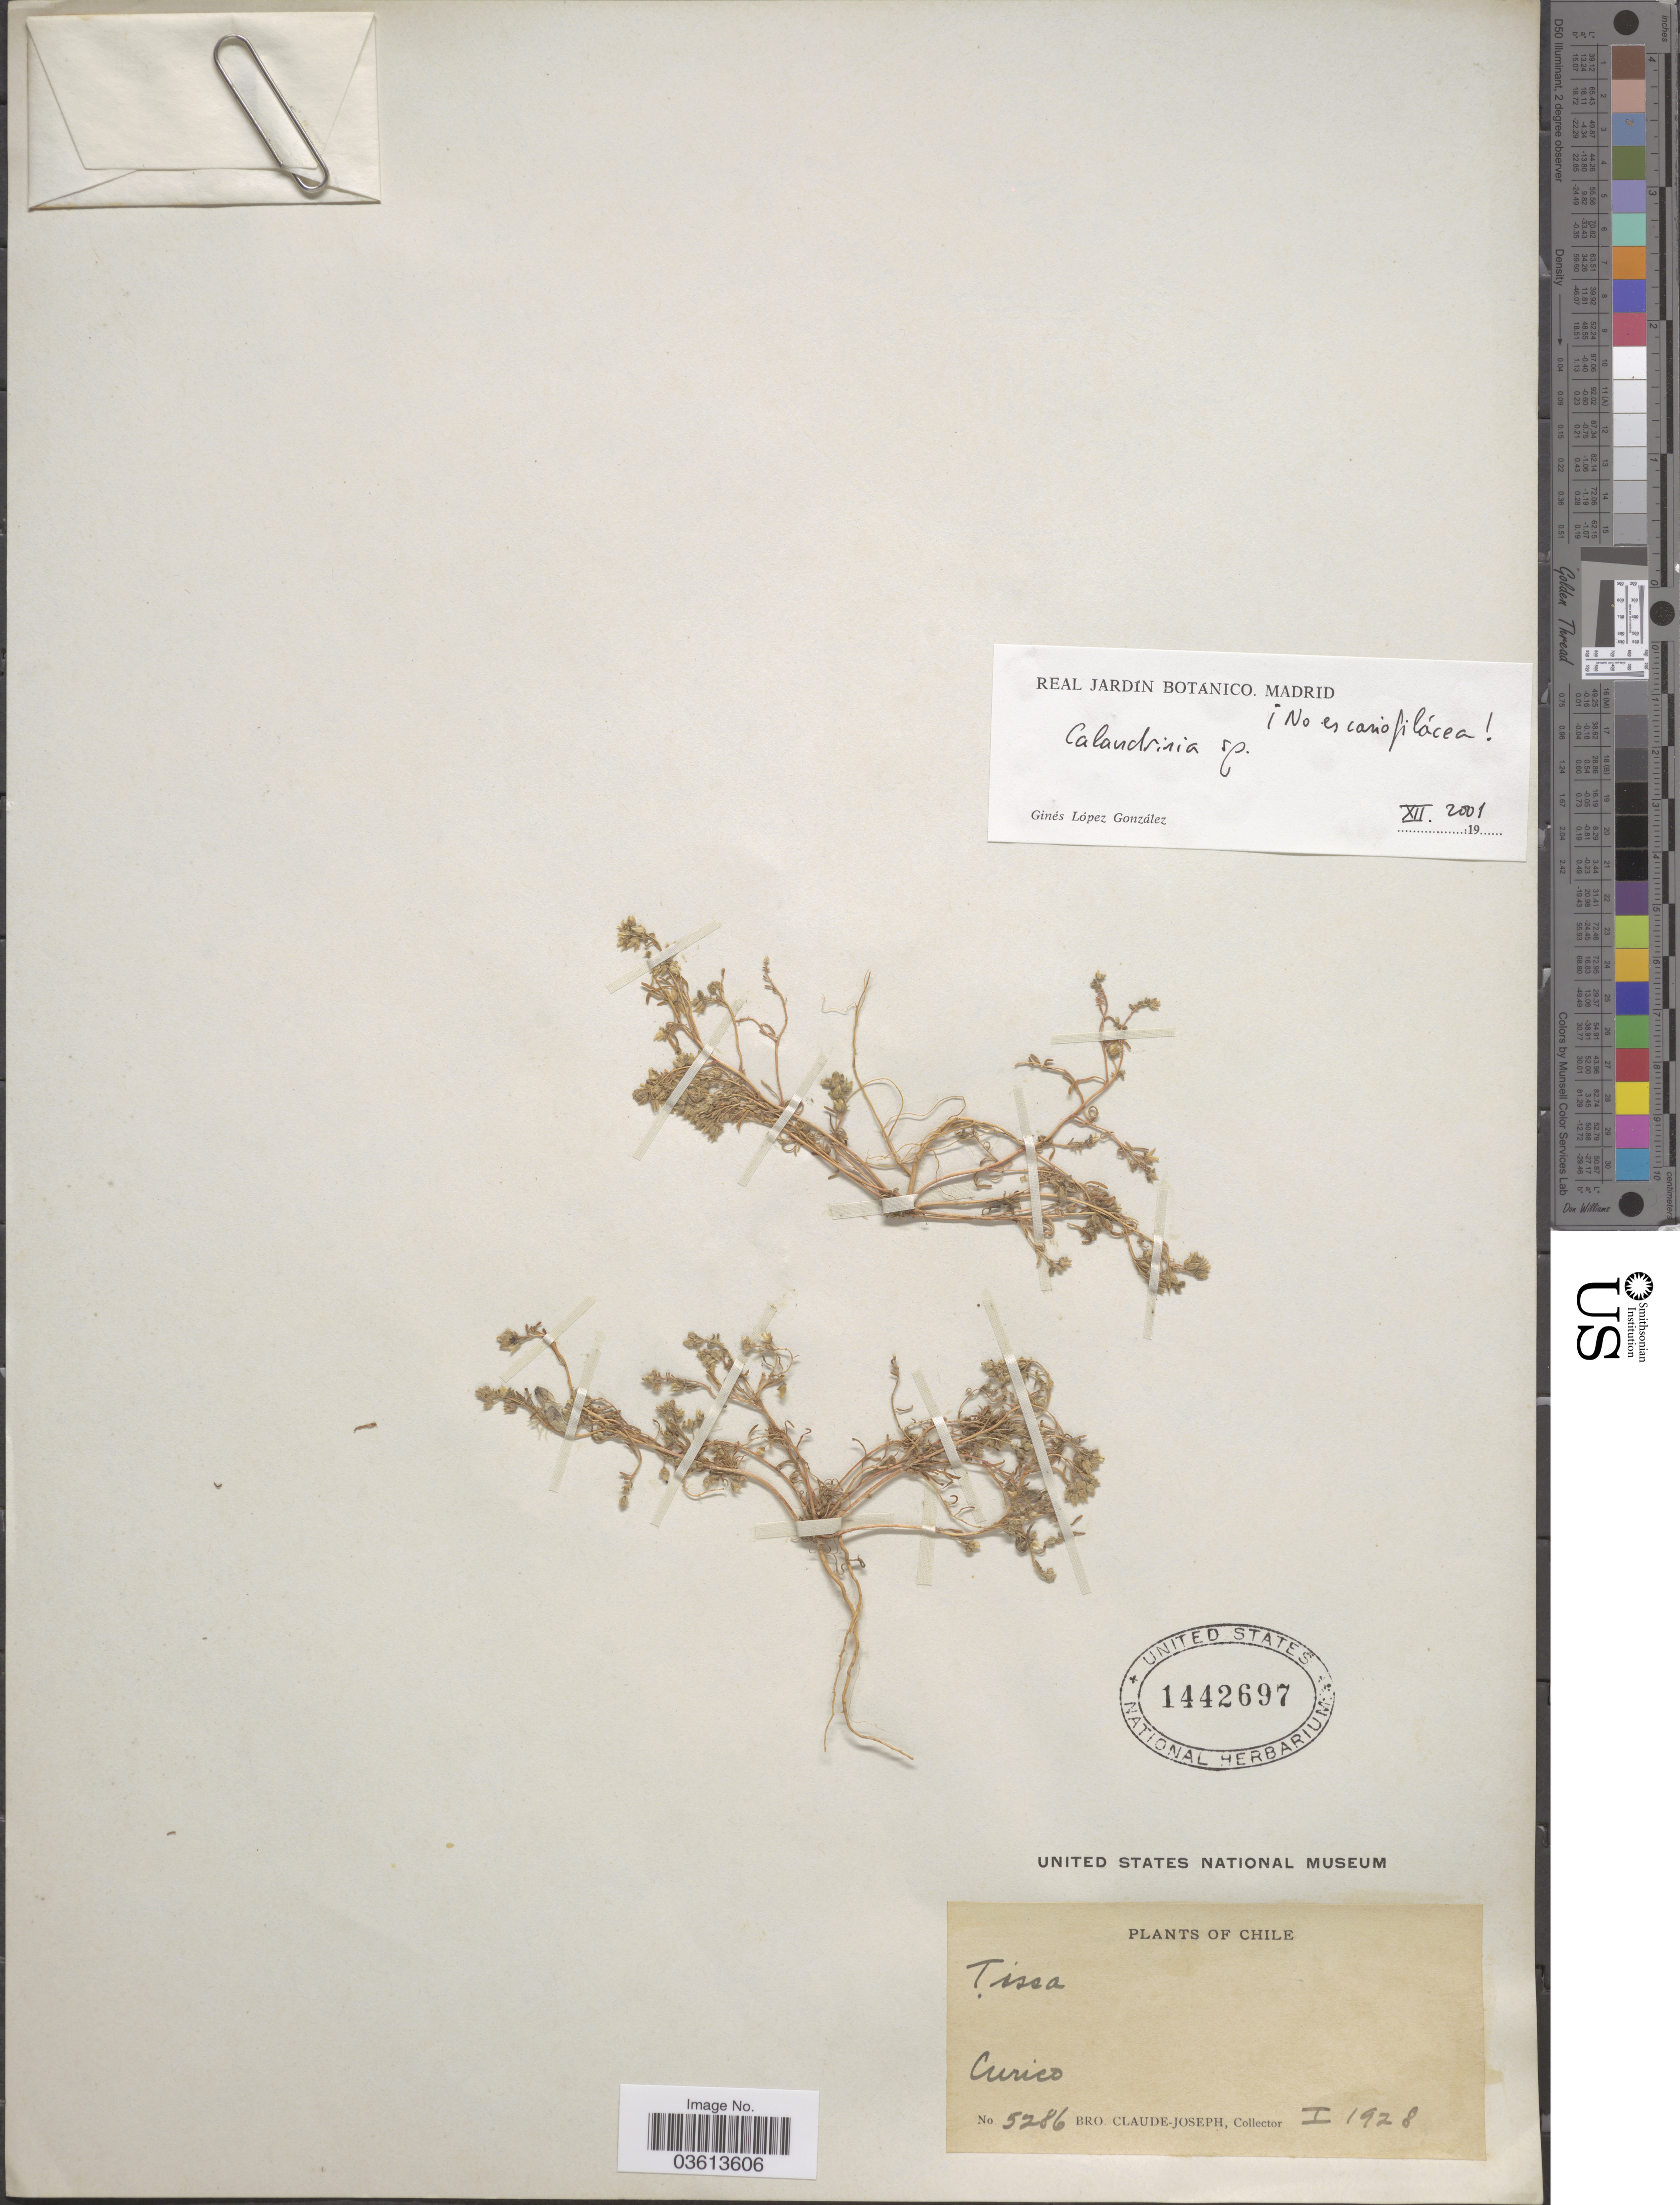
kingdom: Plantae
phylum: Tracheophyta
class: Magnoliopsida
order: Caryophyllales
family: Montiaceae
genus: Calandrinia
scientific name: Calandrinia sp.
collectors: Bro. Claude-Joseph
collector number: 5286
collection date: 1928-01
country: Chile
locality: Curico.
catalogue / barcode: US 1442697